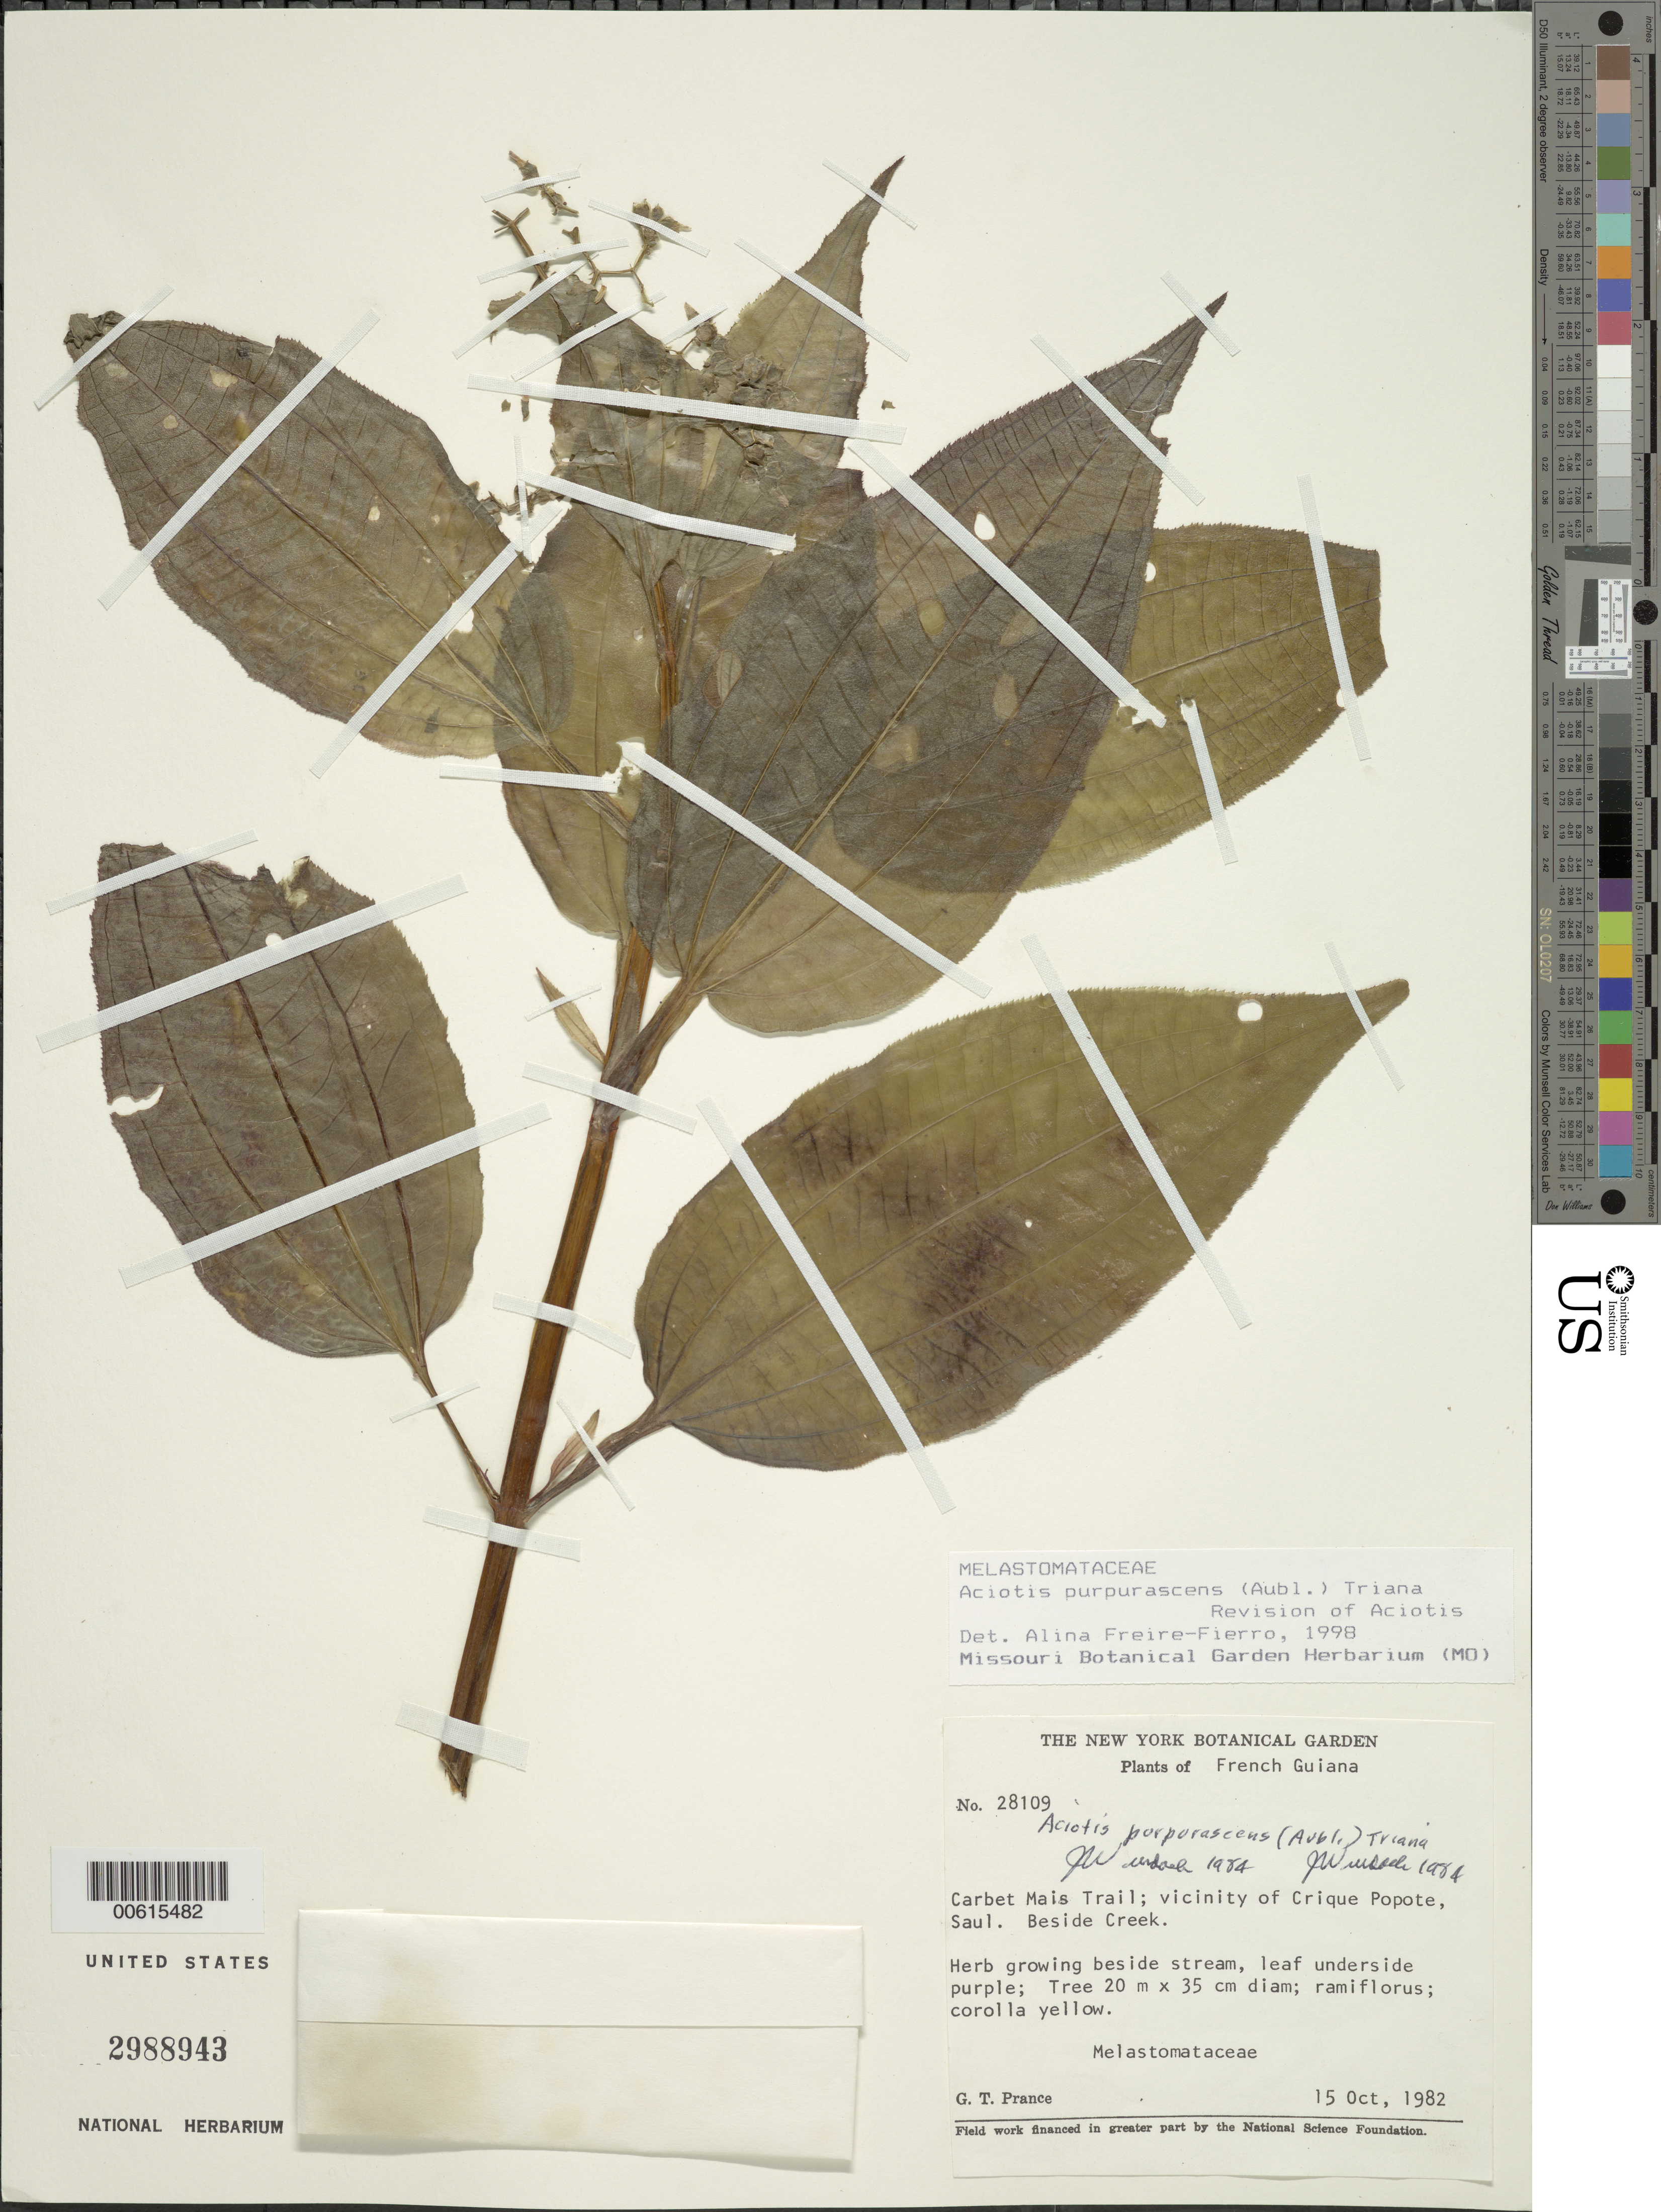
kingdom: Plantae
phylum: Tracheophyta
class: Magnoliopsida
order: Myrtales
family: Melastomataceae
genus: Aciotis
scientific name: Aciotis purpurascens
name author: (Aubl.) Triana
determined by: Freire-Fierro, A.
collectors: G. T. Prance & J. D. Boeke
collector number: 28109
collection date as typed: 15-Oct-82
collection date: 1982-10-15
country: French Guiana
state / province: Saint-Laurent-du-Maroni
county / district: Saül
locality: Crique Popote vic., Carbet Mais Trail, Saul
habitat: Beside creek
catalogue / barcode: US 2988943